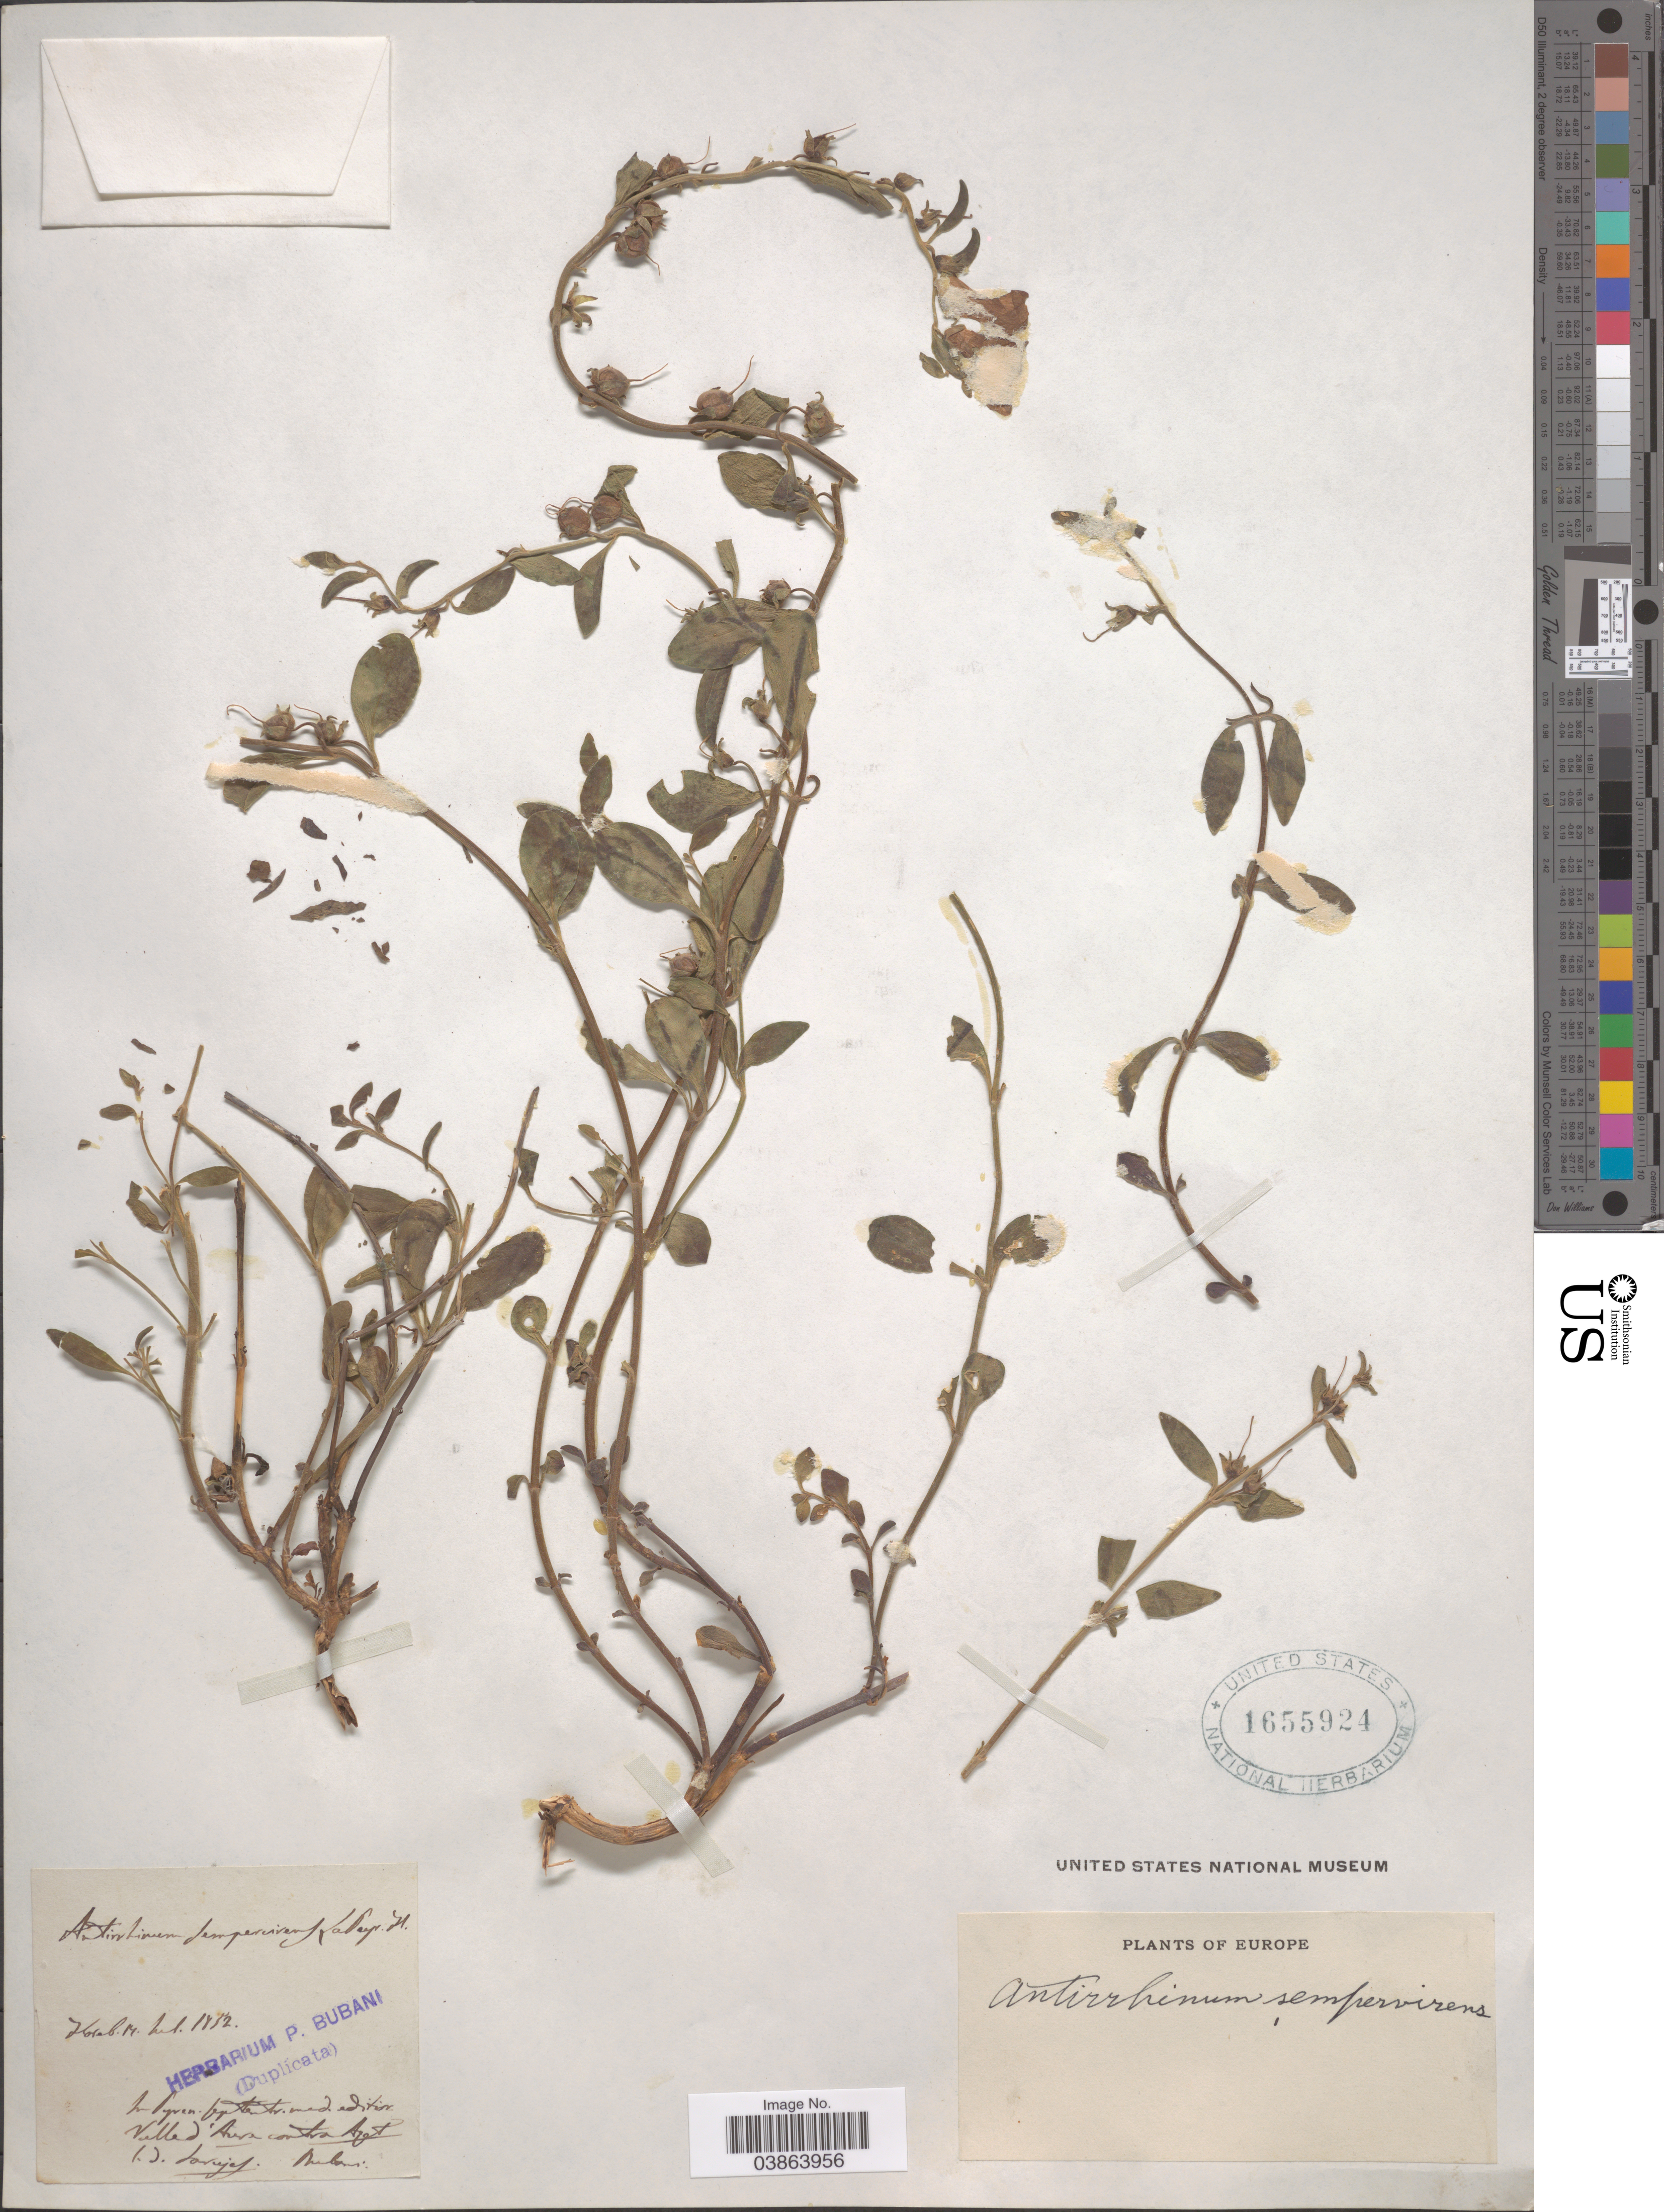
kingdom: Plantae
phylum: Tracheophyta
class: Magnoliopsida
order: Lamiales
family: Plantaginaceae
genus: Antirrhinum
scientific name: Antirrhinum sempervirens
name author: Lapeyr.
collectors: Bubani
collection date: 1932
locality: In Pyren. brtentr. med. editior Valle d'Aura contra Eget. [interpreted] Europe.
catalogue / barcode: US 1655924